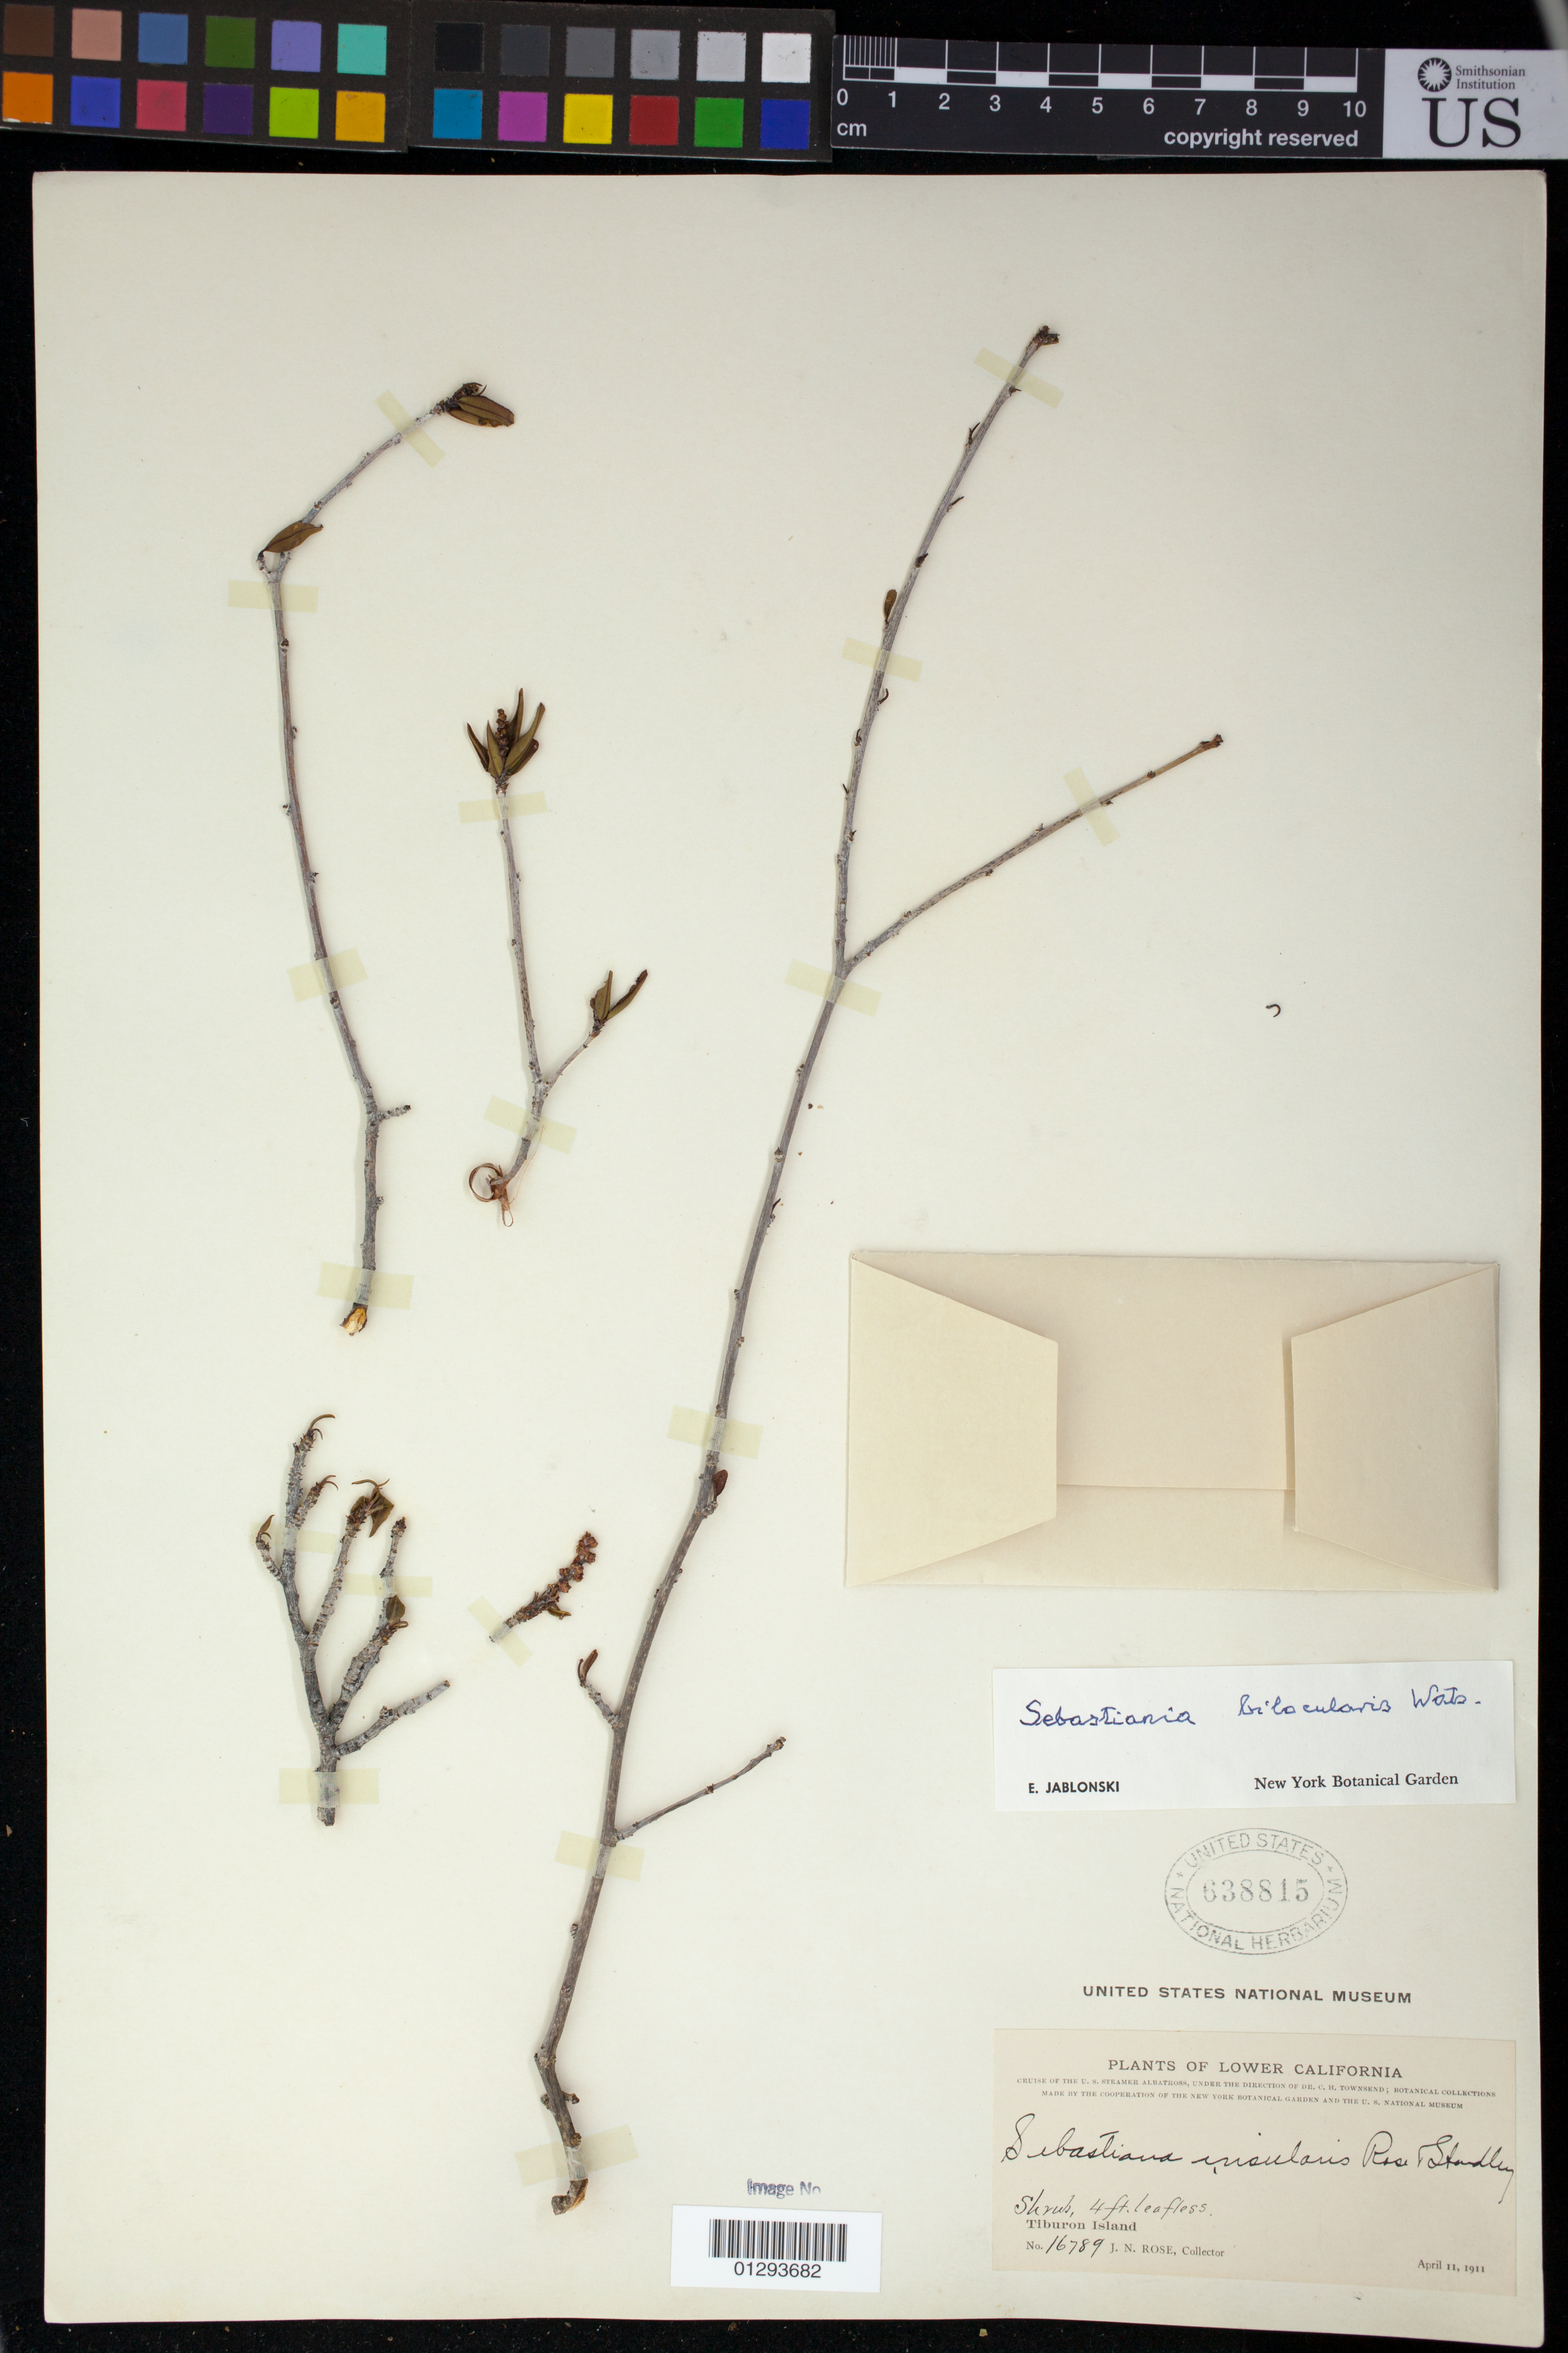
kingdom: Plantae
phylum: Tracheophyta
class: Magnoliopsida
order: Malpighiales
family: Euphorbiaceae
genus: Sebastiania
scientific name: Sebastiania bilocularis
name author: S. Watson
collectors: J. N. Rose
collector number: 16789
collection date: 1911-04-11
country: Mexico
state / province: Sonora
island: Tiburon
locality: Lower California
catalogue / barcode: US 638815